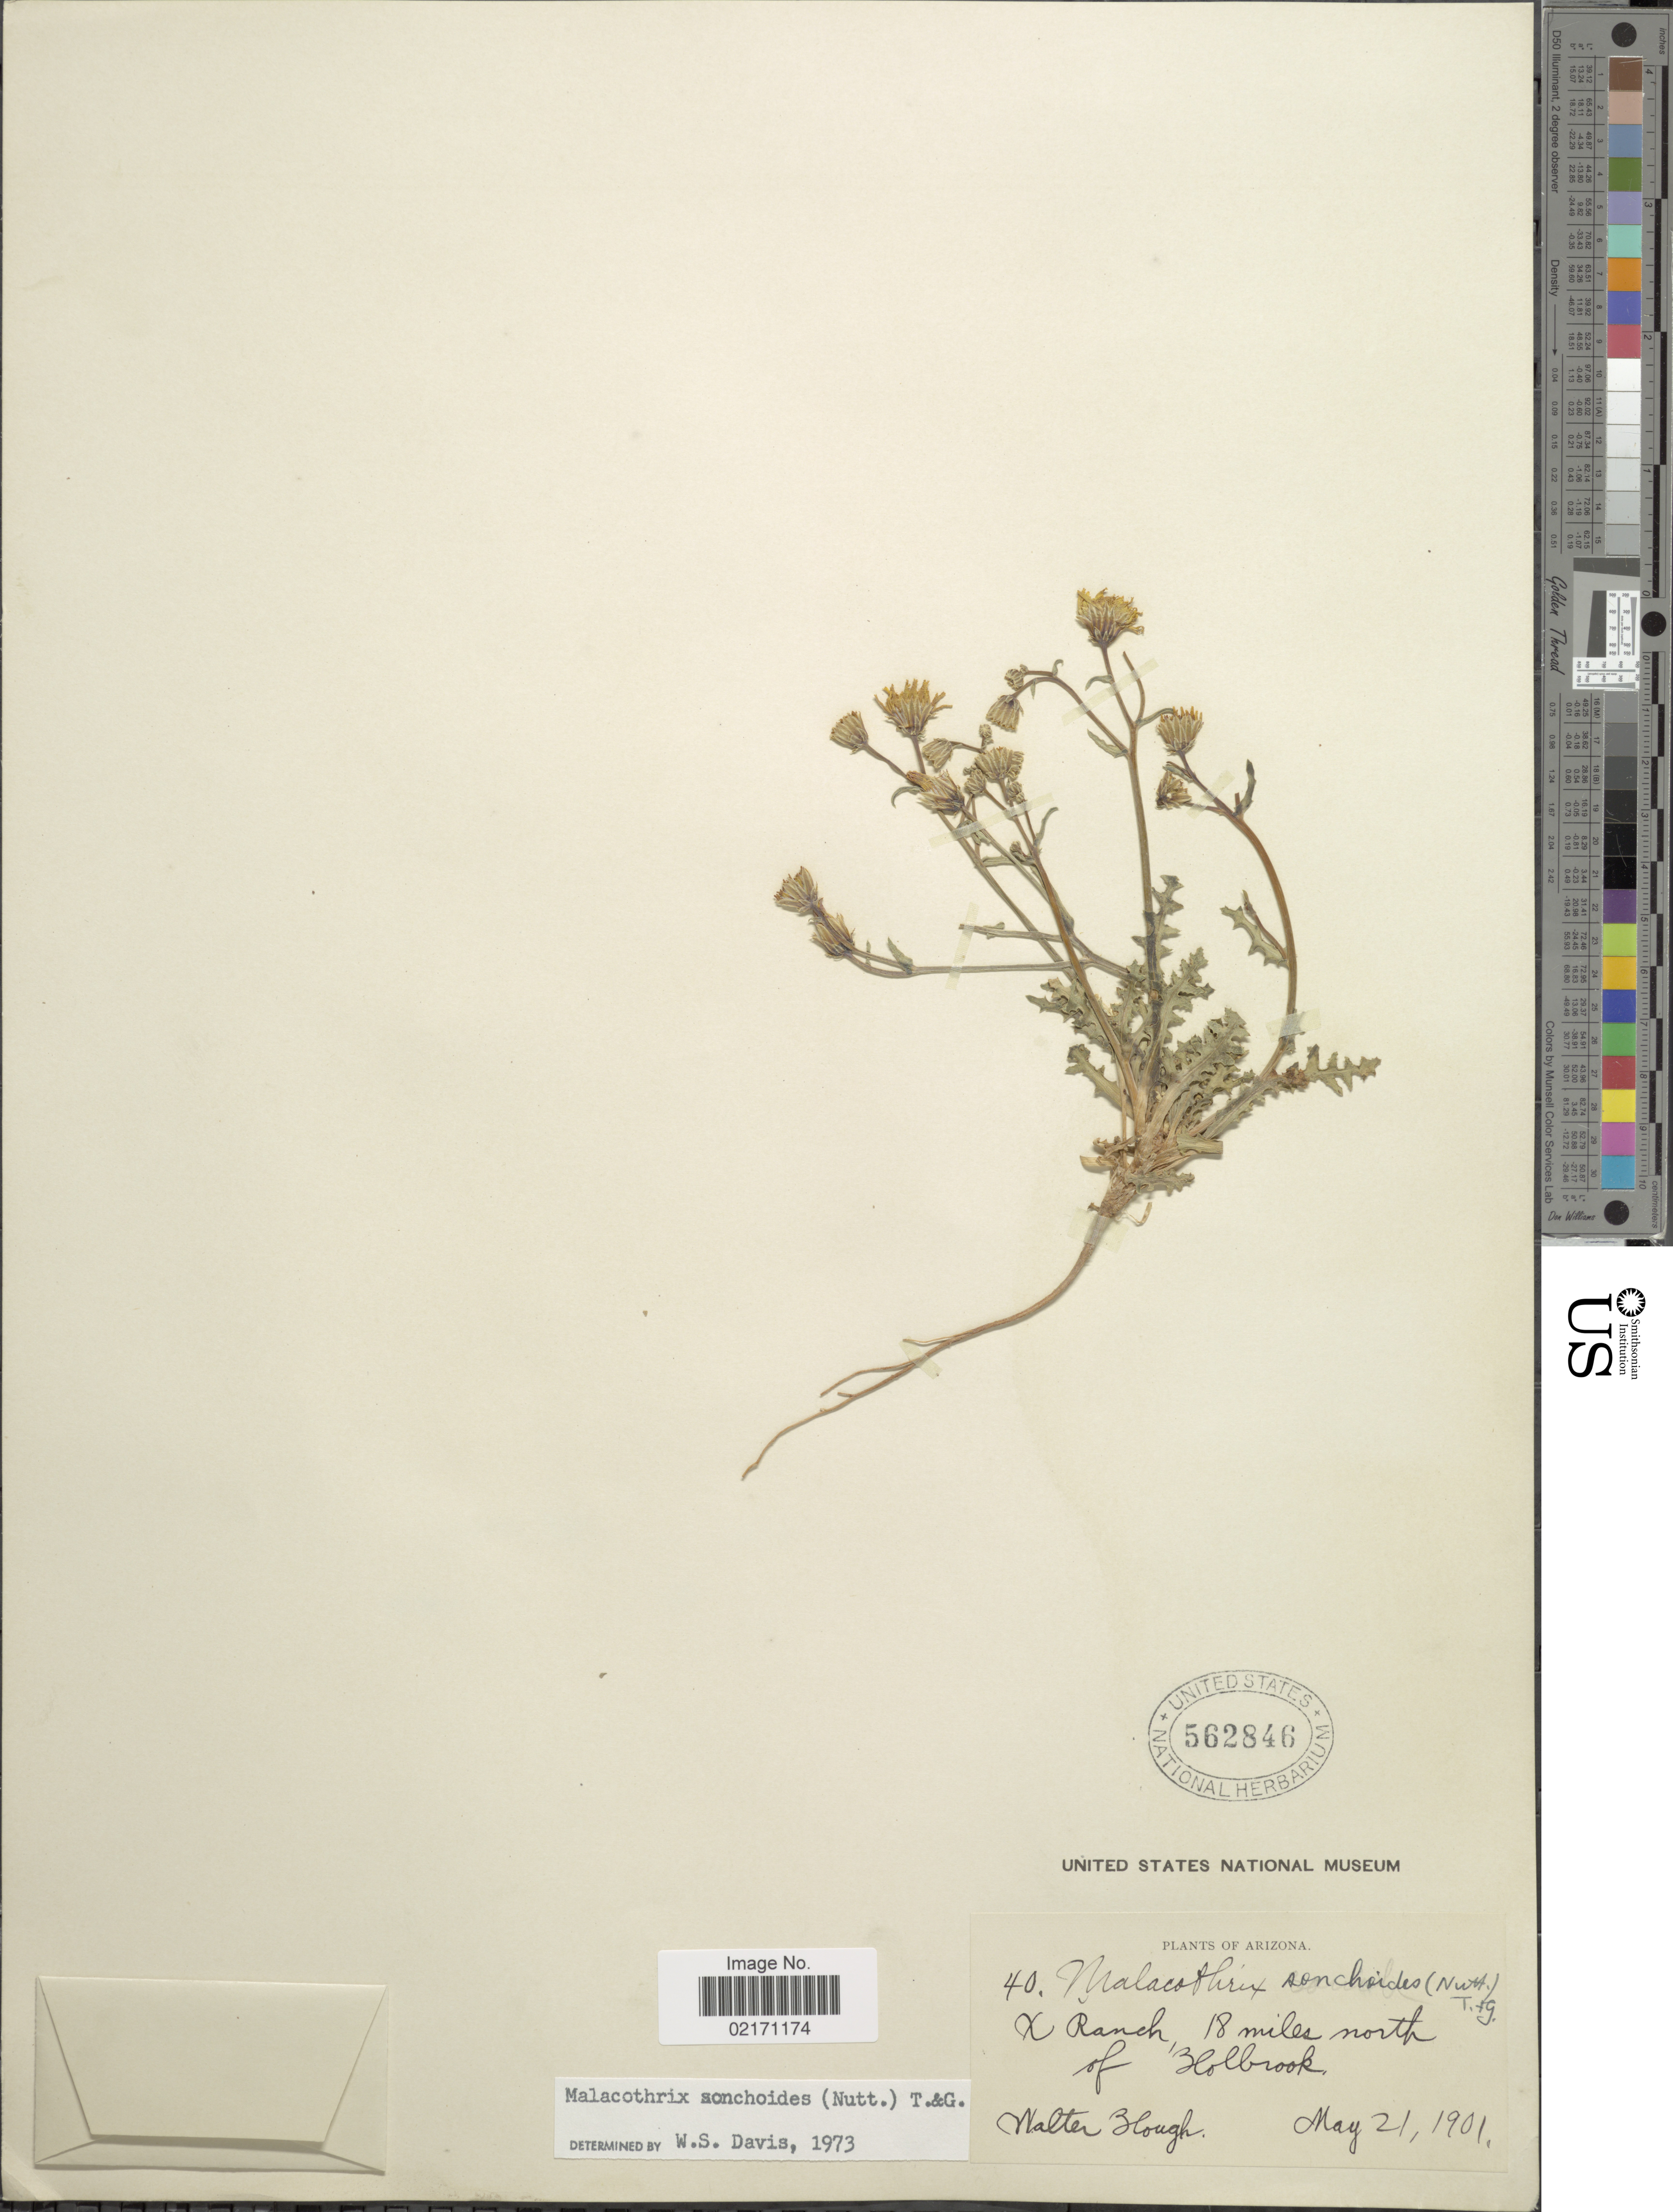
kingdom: Plantae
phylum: Tracheophyta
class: Magnoliopsida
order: Asterales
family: Asteraceae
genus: Malacothrix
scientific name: Malacothrix sonchoides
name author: (Nutt.) Torr. & A. Gray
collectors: W. Hough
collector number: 40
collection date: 1901-05-21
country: United States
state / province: Arizona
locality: X Ranch, 18 miles north of Holbrook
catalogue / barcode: US 562846